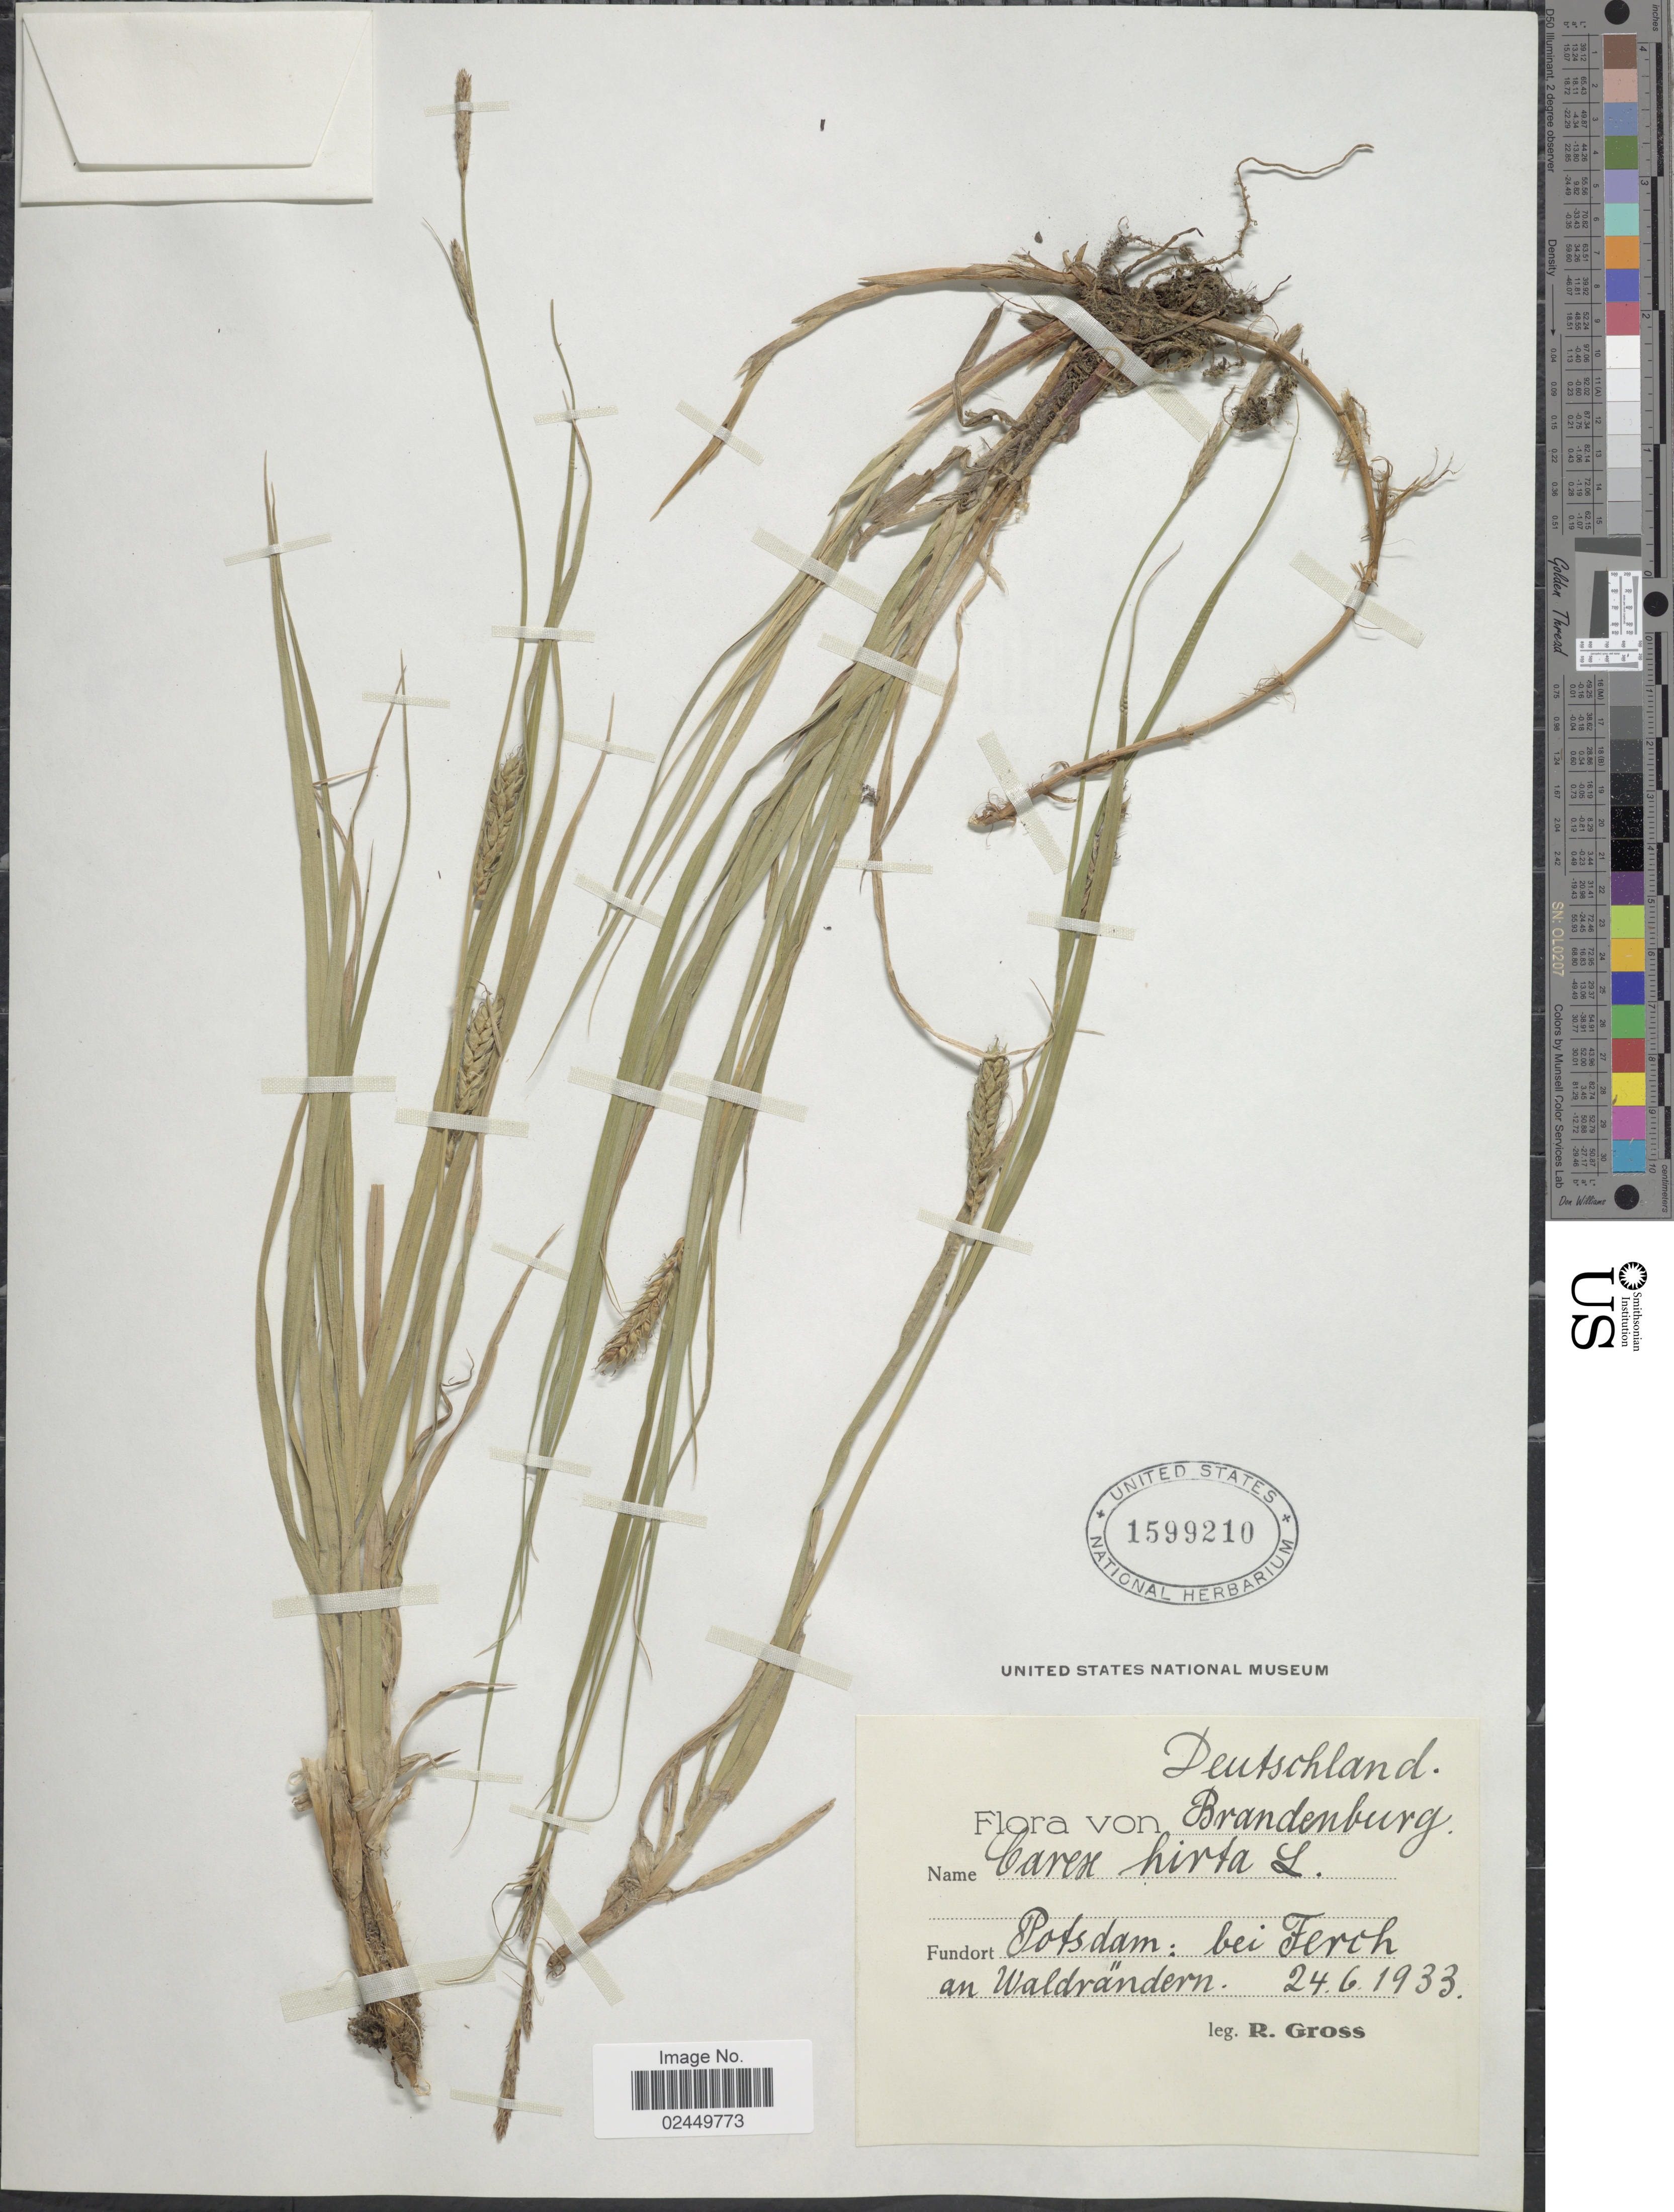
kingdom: Plantae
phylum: Tracheophyta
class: Liliopsida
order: Poales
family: Cyperaceae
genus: Carex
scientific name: Carex hirta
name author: L.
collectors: R. Gross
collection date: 1933-06-24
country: Germany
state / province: Brandenburg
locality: Potsdam: bei Ferth an Waldrändern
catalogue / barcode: US 1599210